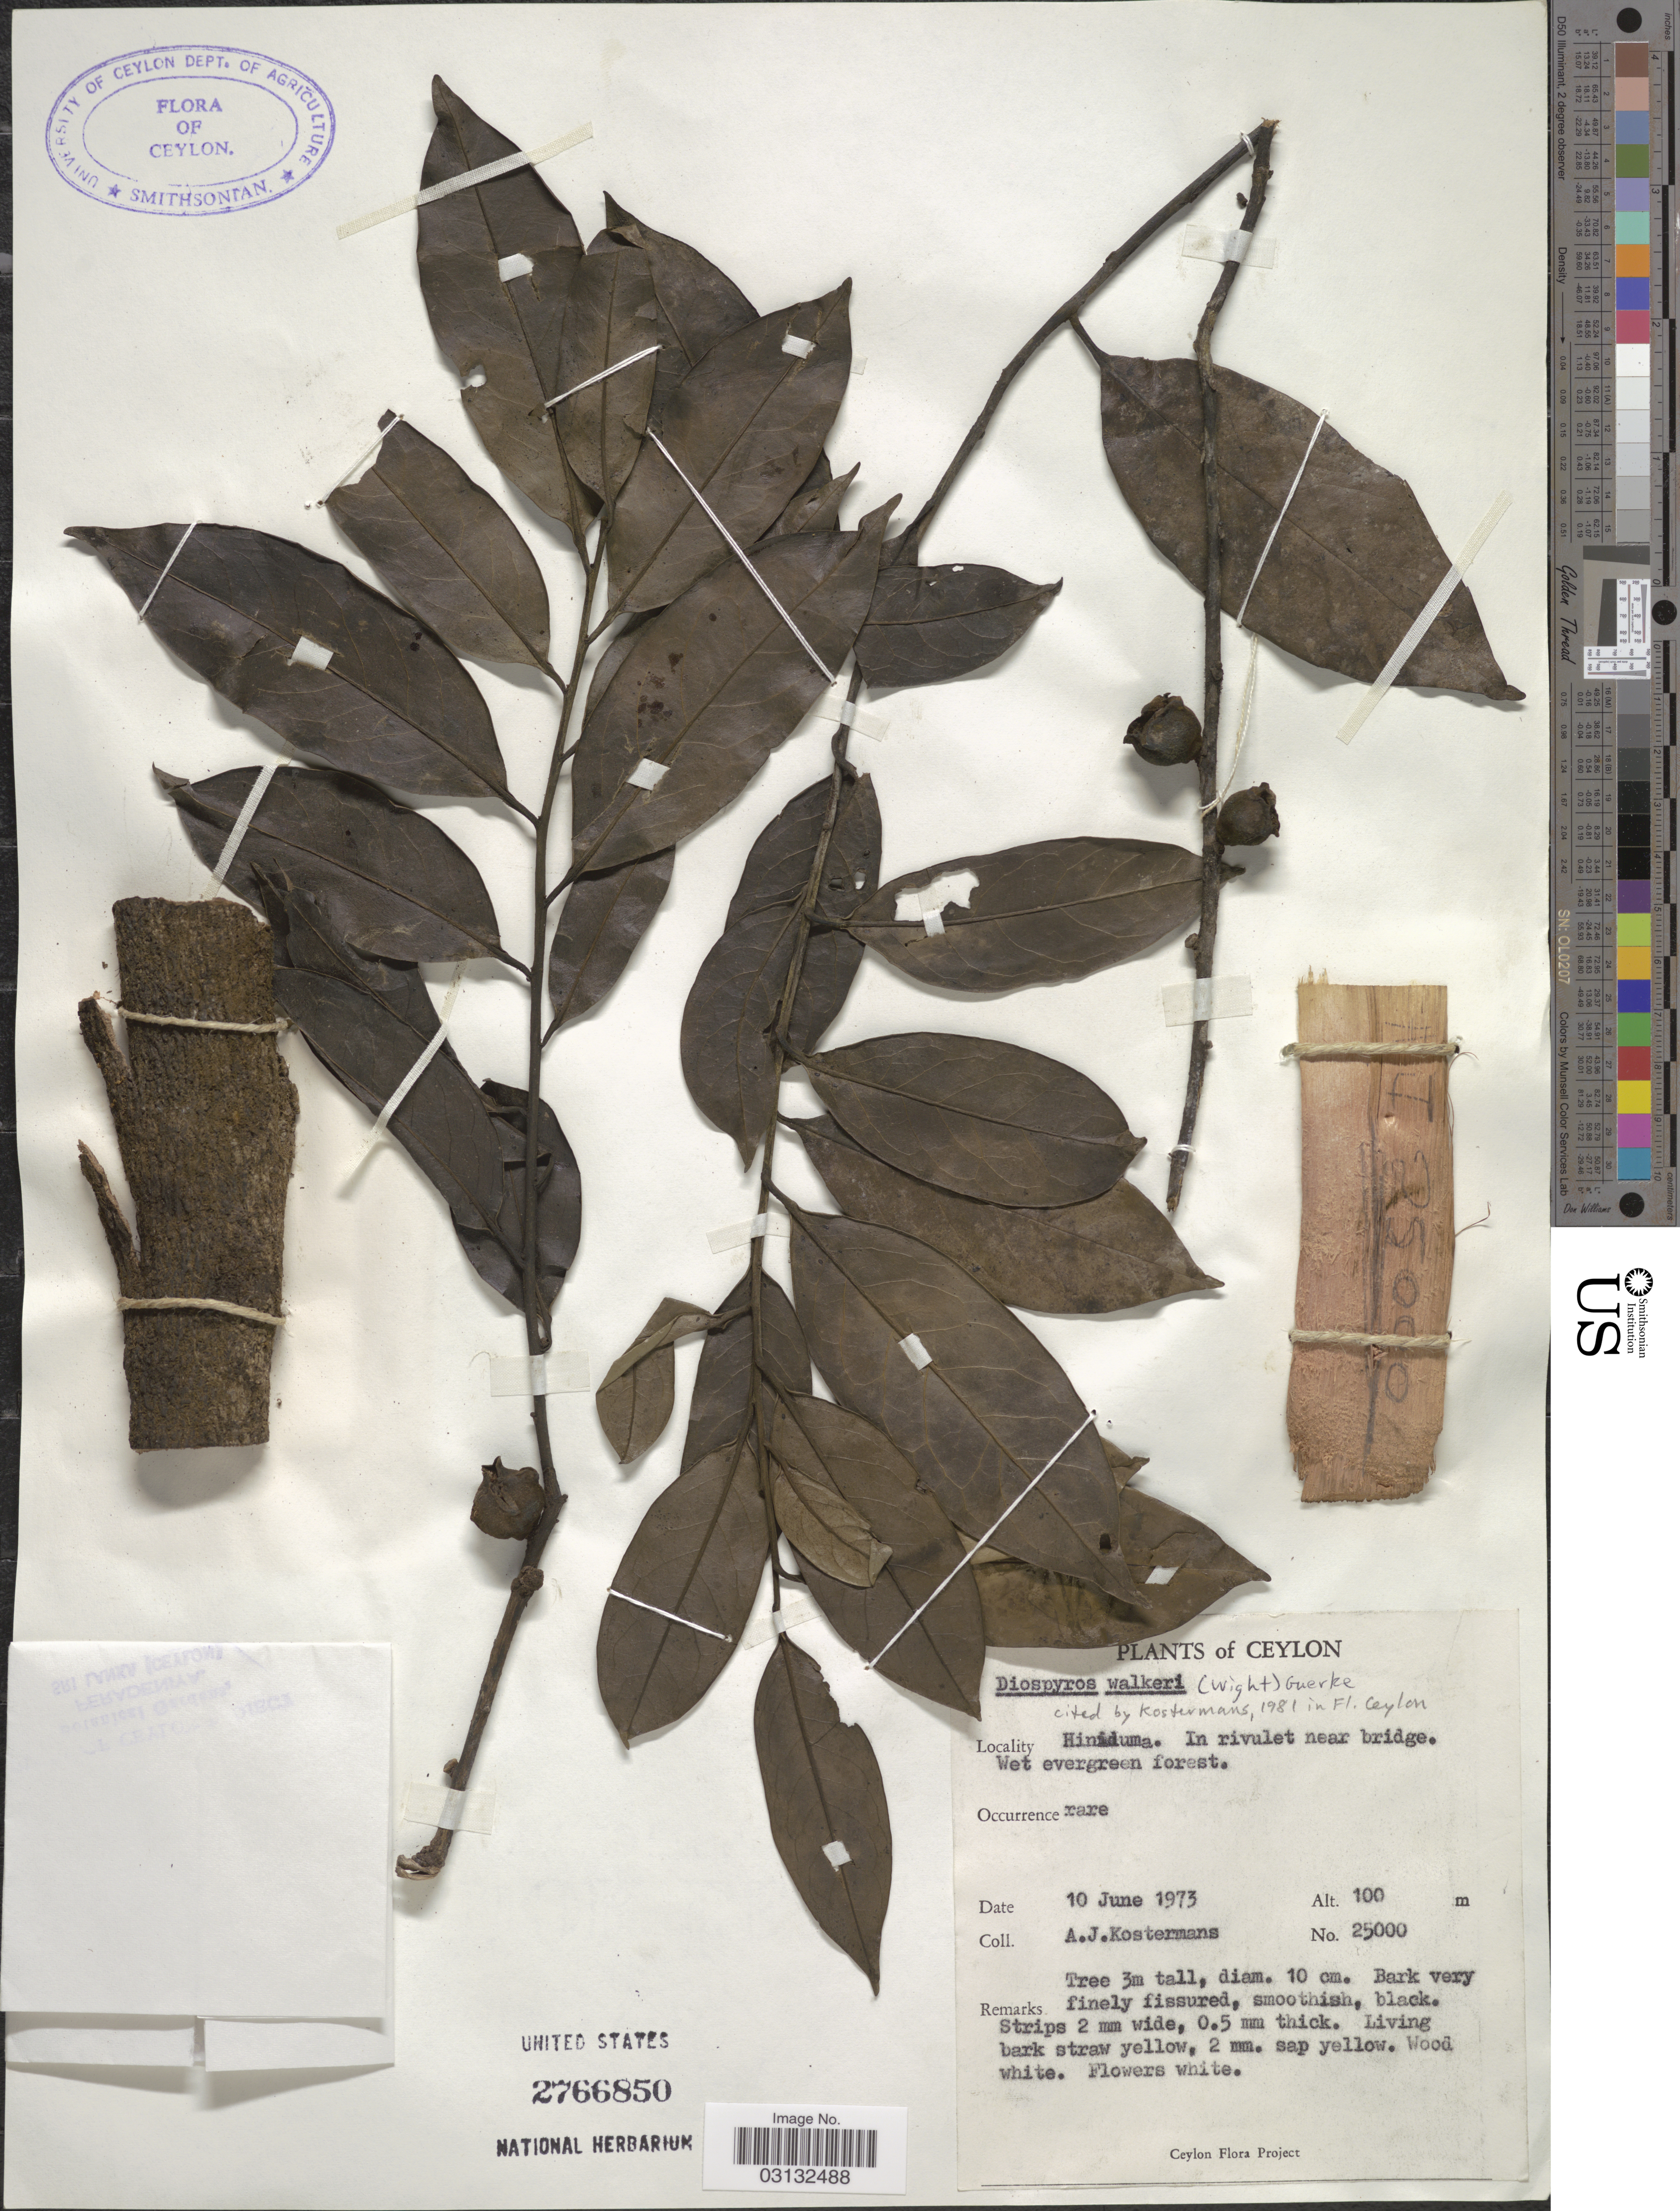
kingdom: Plantae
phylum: Tracheophyta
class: Magnoliopsida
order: Ericales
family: Ebenaceae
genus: Diospyros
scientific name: Diospyros walkeri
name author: (Wight) Gürke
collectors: A. J. G. Kostermans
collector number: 25000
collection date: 1973-06-10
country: Sri Lanka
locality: Ceylon. Hiniduma. In rivulet near bridge.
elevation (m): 100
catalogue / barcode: US 2766850